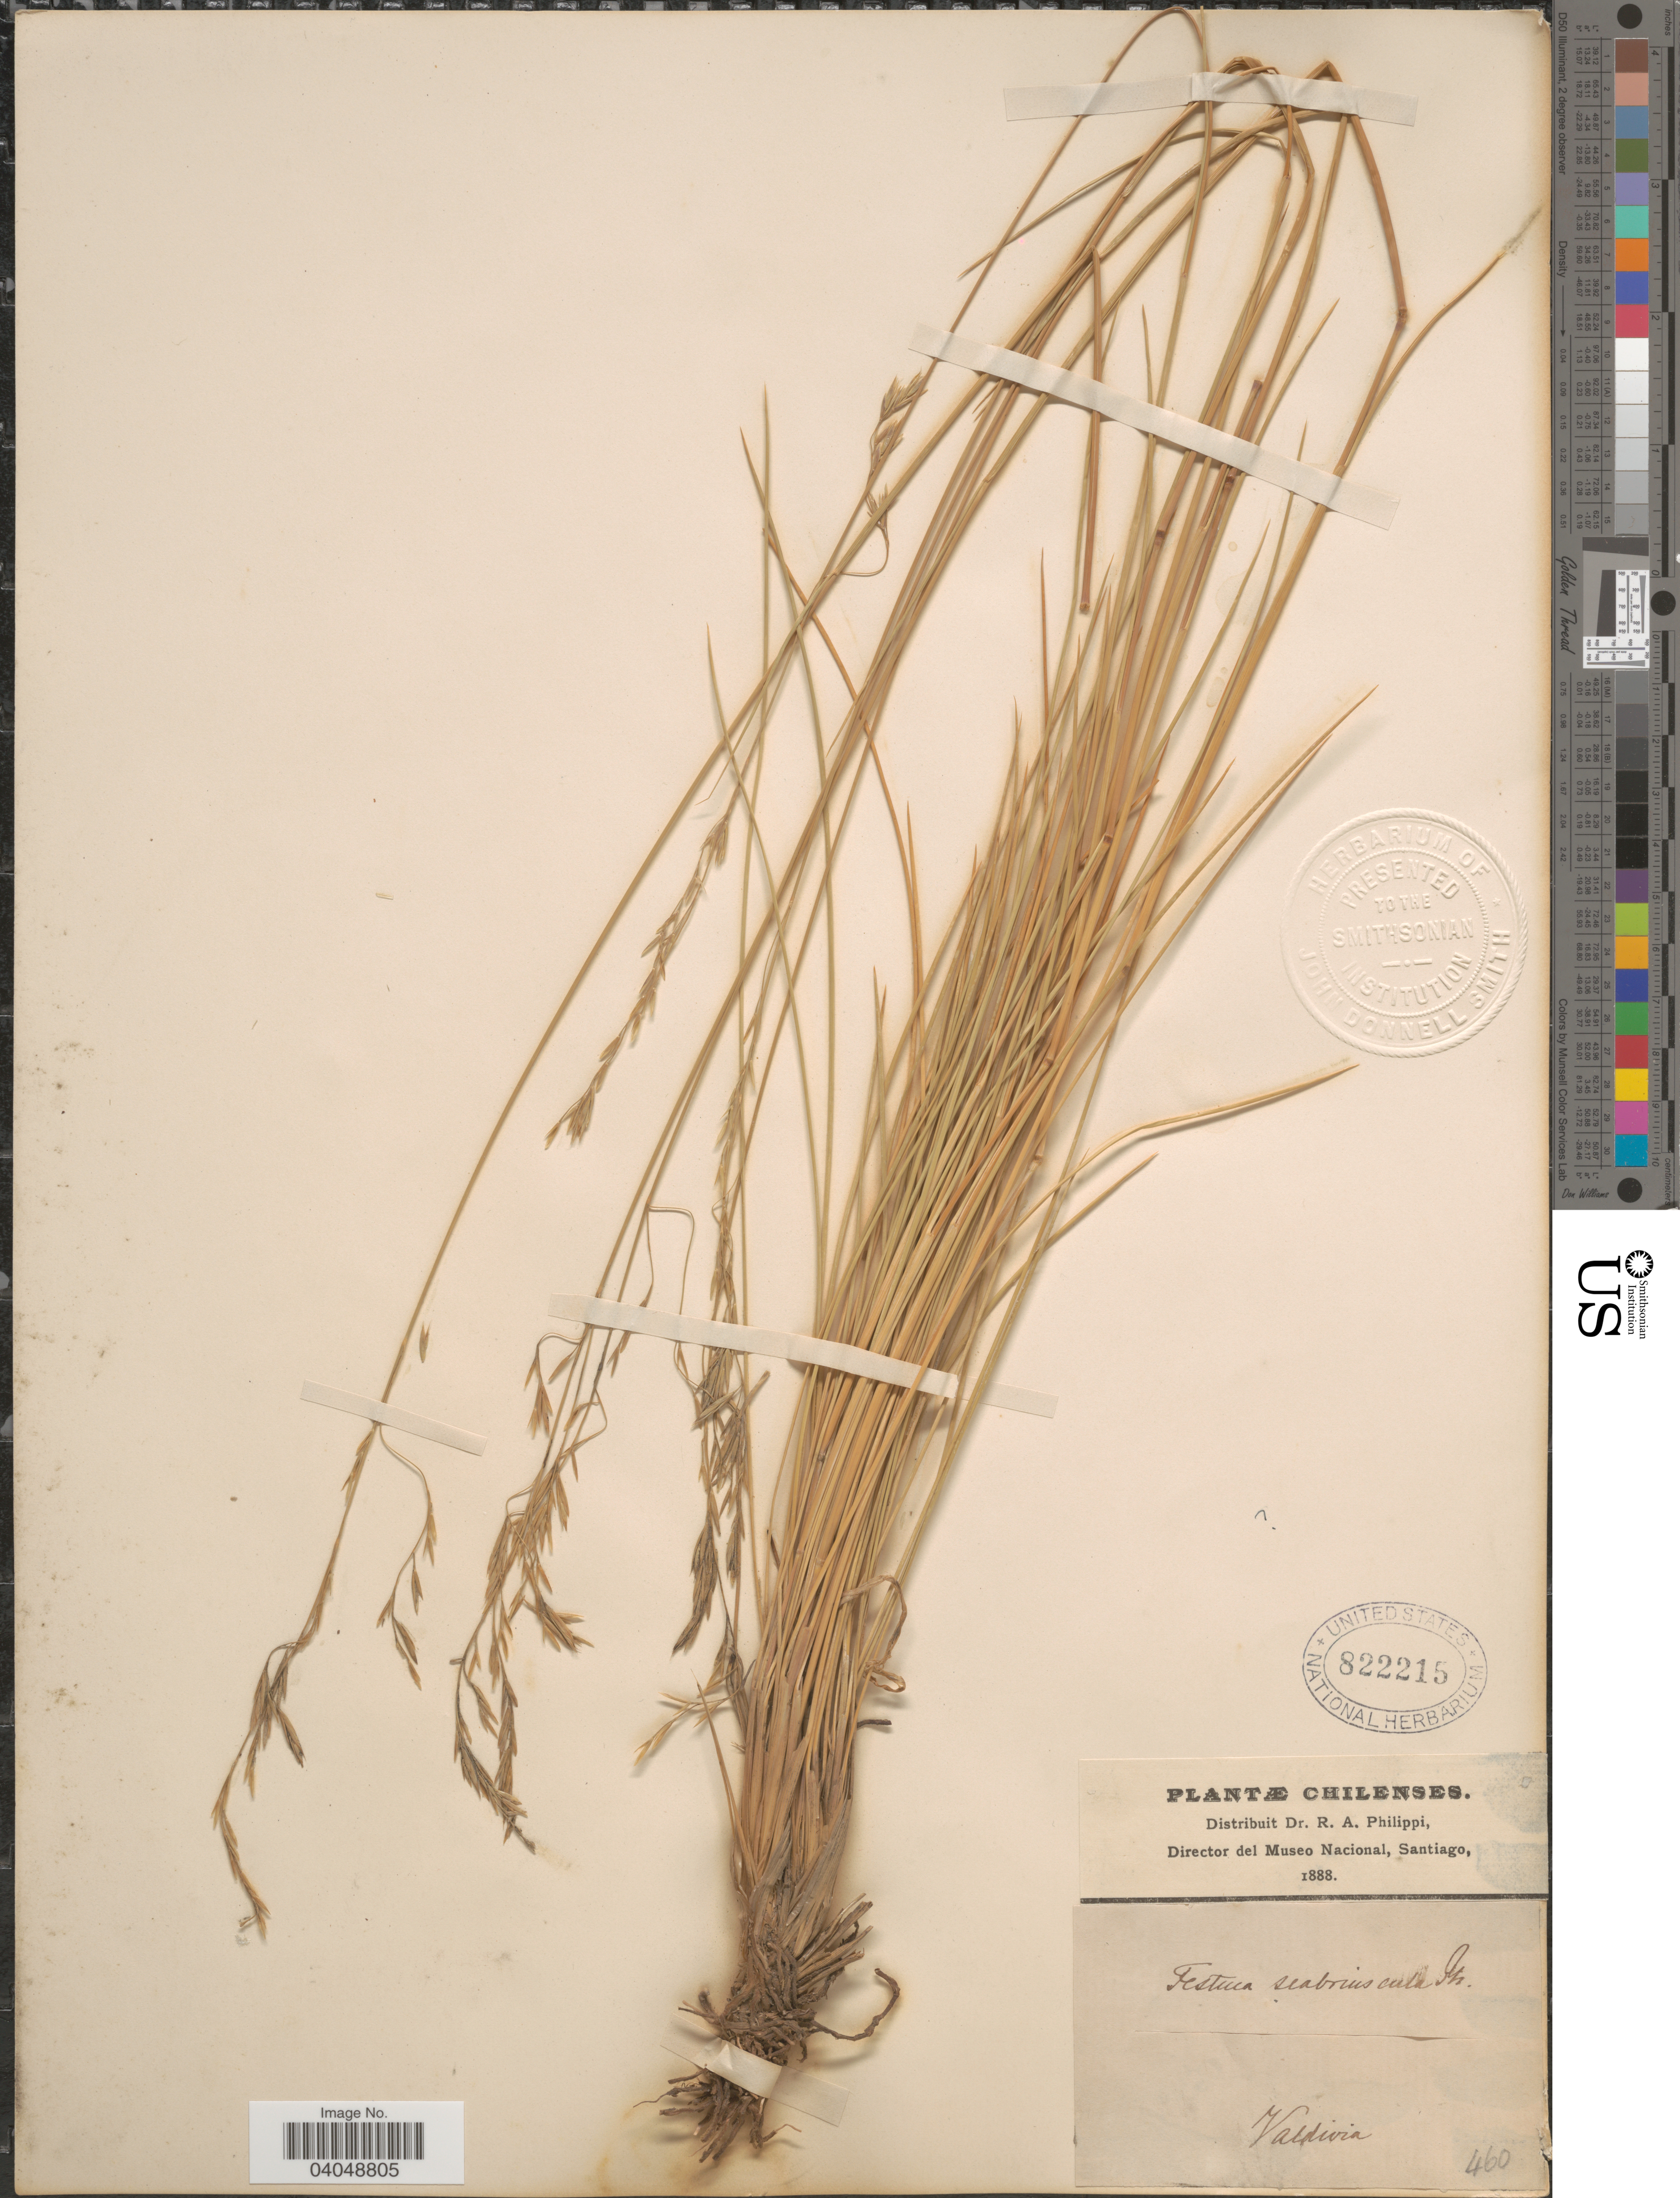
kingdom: Plantae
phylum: Tracheophyta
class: Liliopsida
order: Poales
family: Poaceae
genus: Festuca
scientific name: Festuca sp.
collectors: ex. herb. R.A. Philippi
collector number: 460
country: Chile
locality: Valdivia.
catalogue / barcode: US 822215